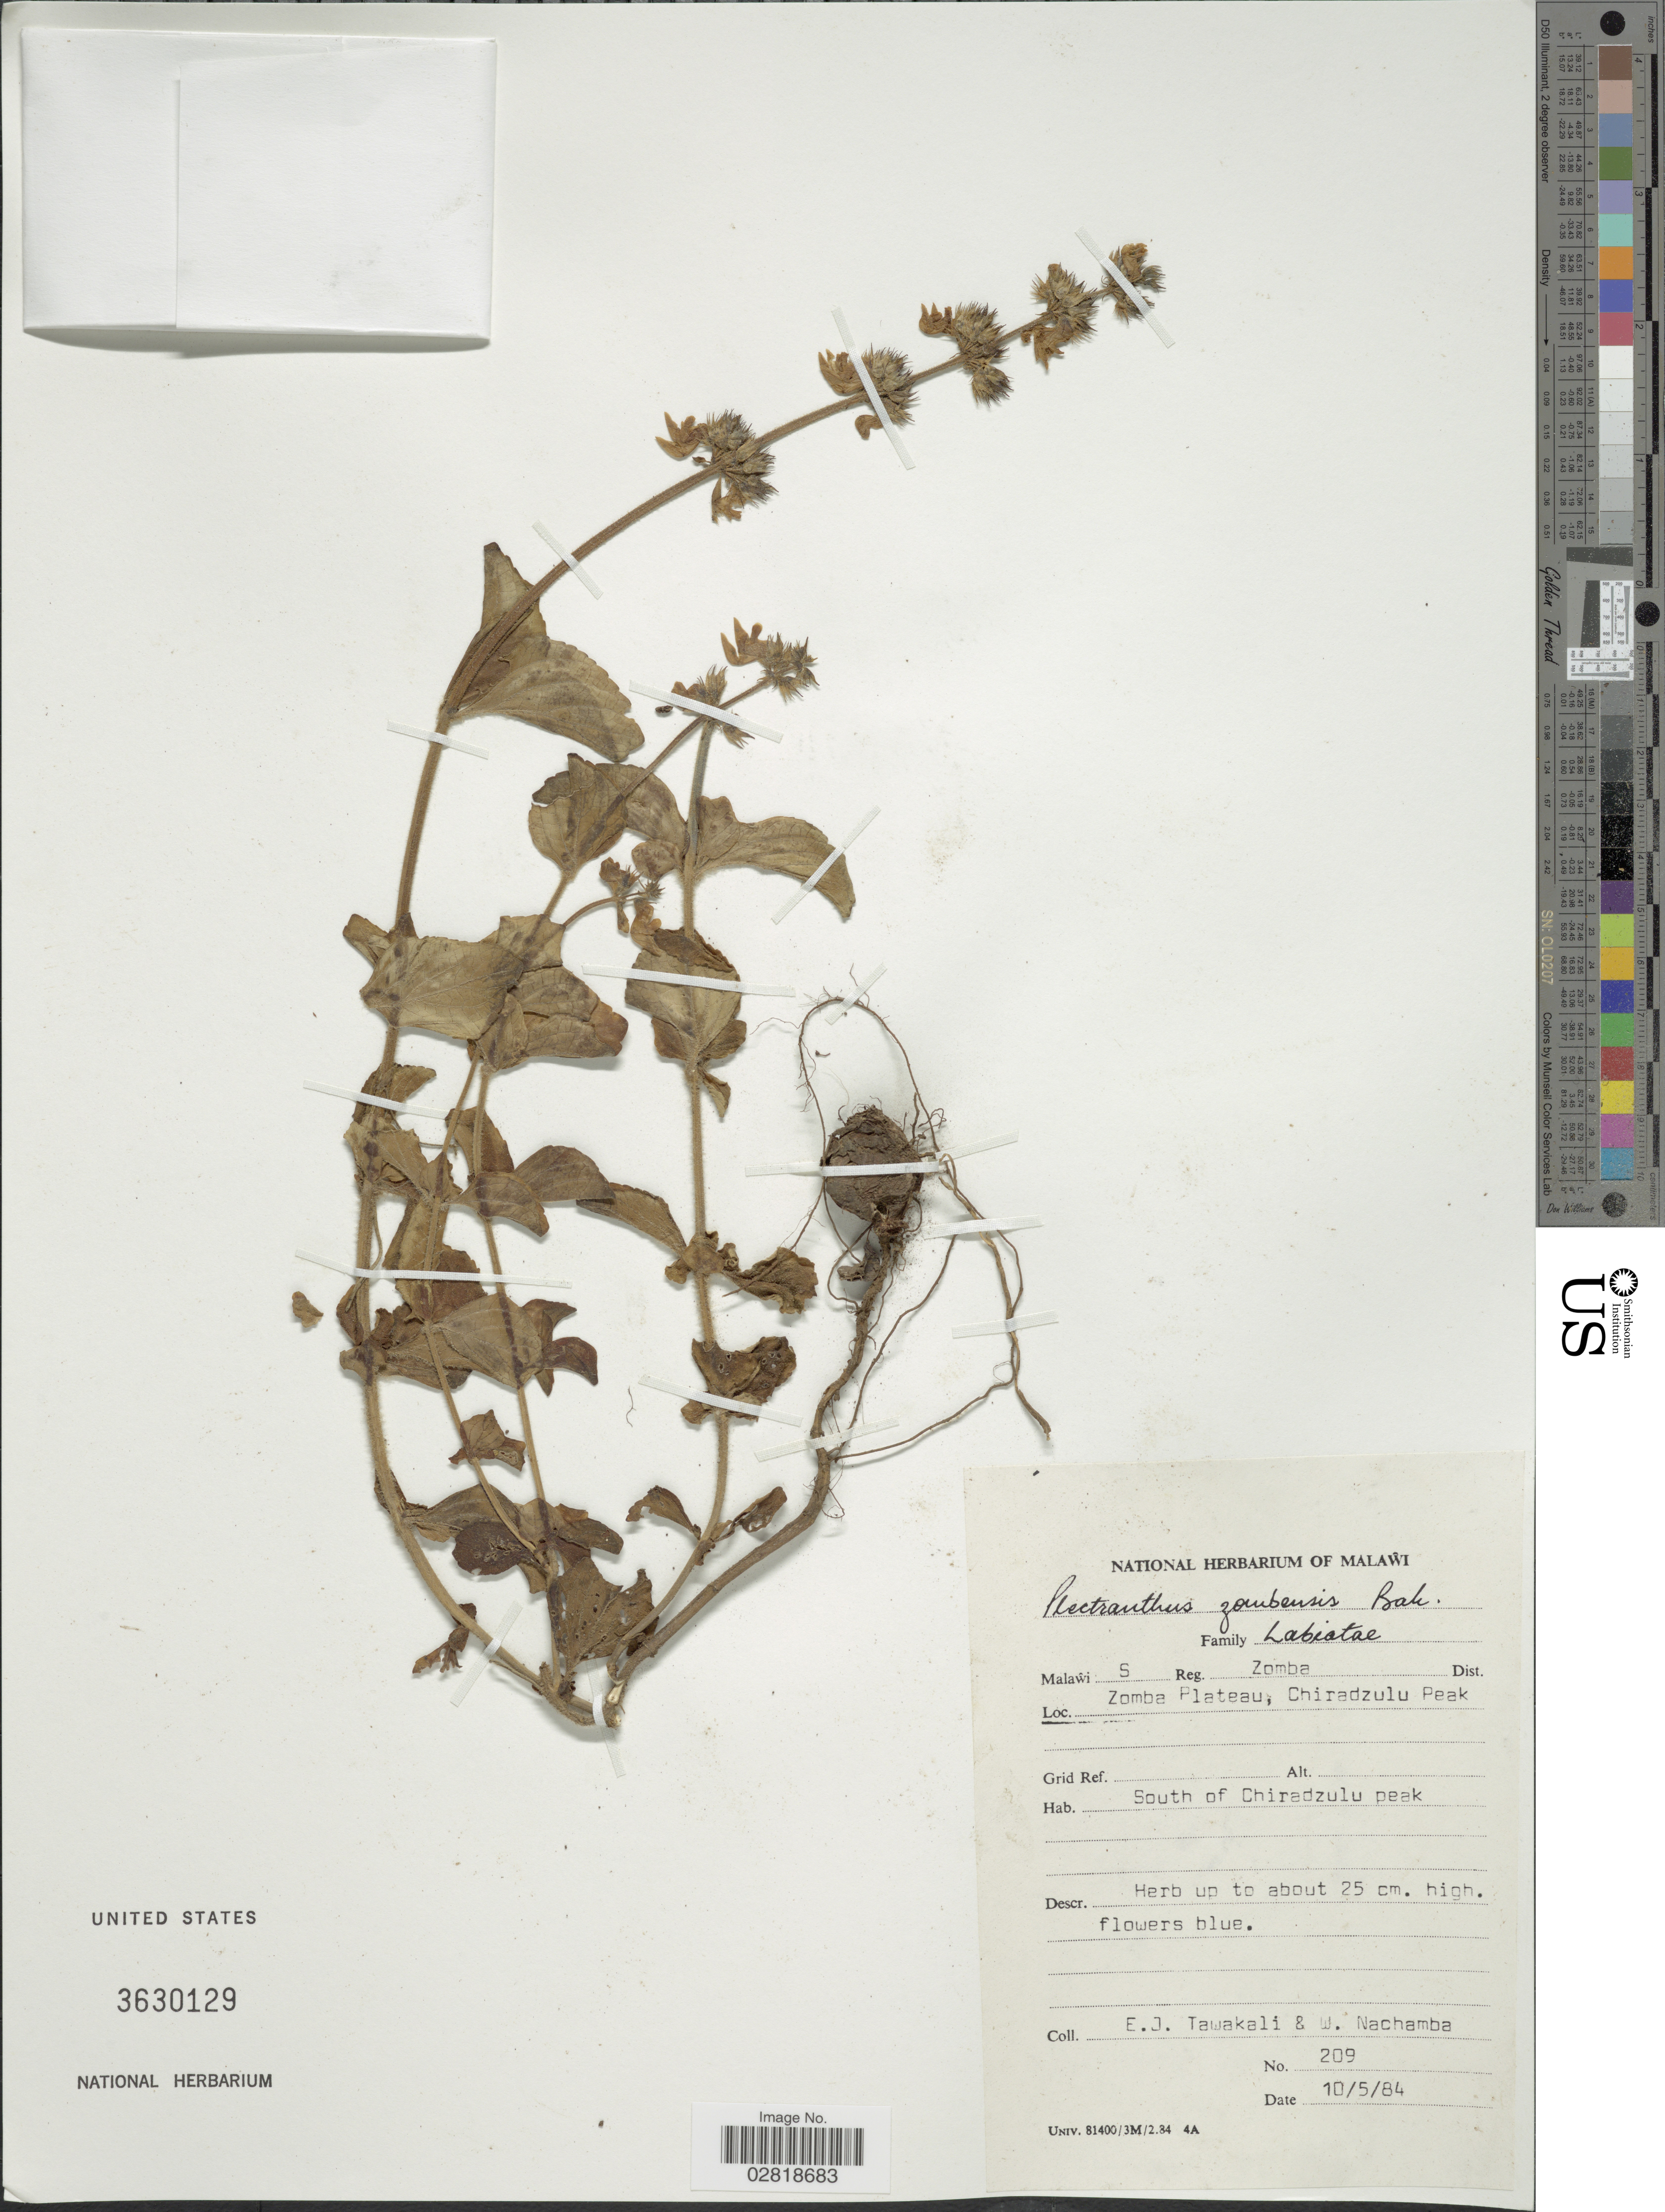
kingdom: Plantae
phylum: Tracheophyta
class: Magnoliopsida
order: Lamiales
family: Lamiaceae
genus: Plectranthus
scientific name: Plectranthus zombensis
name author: Baker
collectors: E. Tawakali & W. Nachamba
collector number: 209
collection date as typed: Transcribed d/m/y: 10/5/84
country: Malawi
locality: S. Reg. Zomba Dist. Zomba Plateau, Chiradzulu Peak. South of Chiradzulu peak.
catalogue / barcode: US 3630129